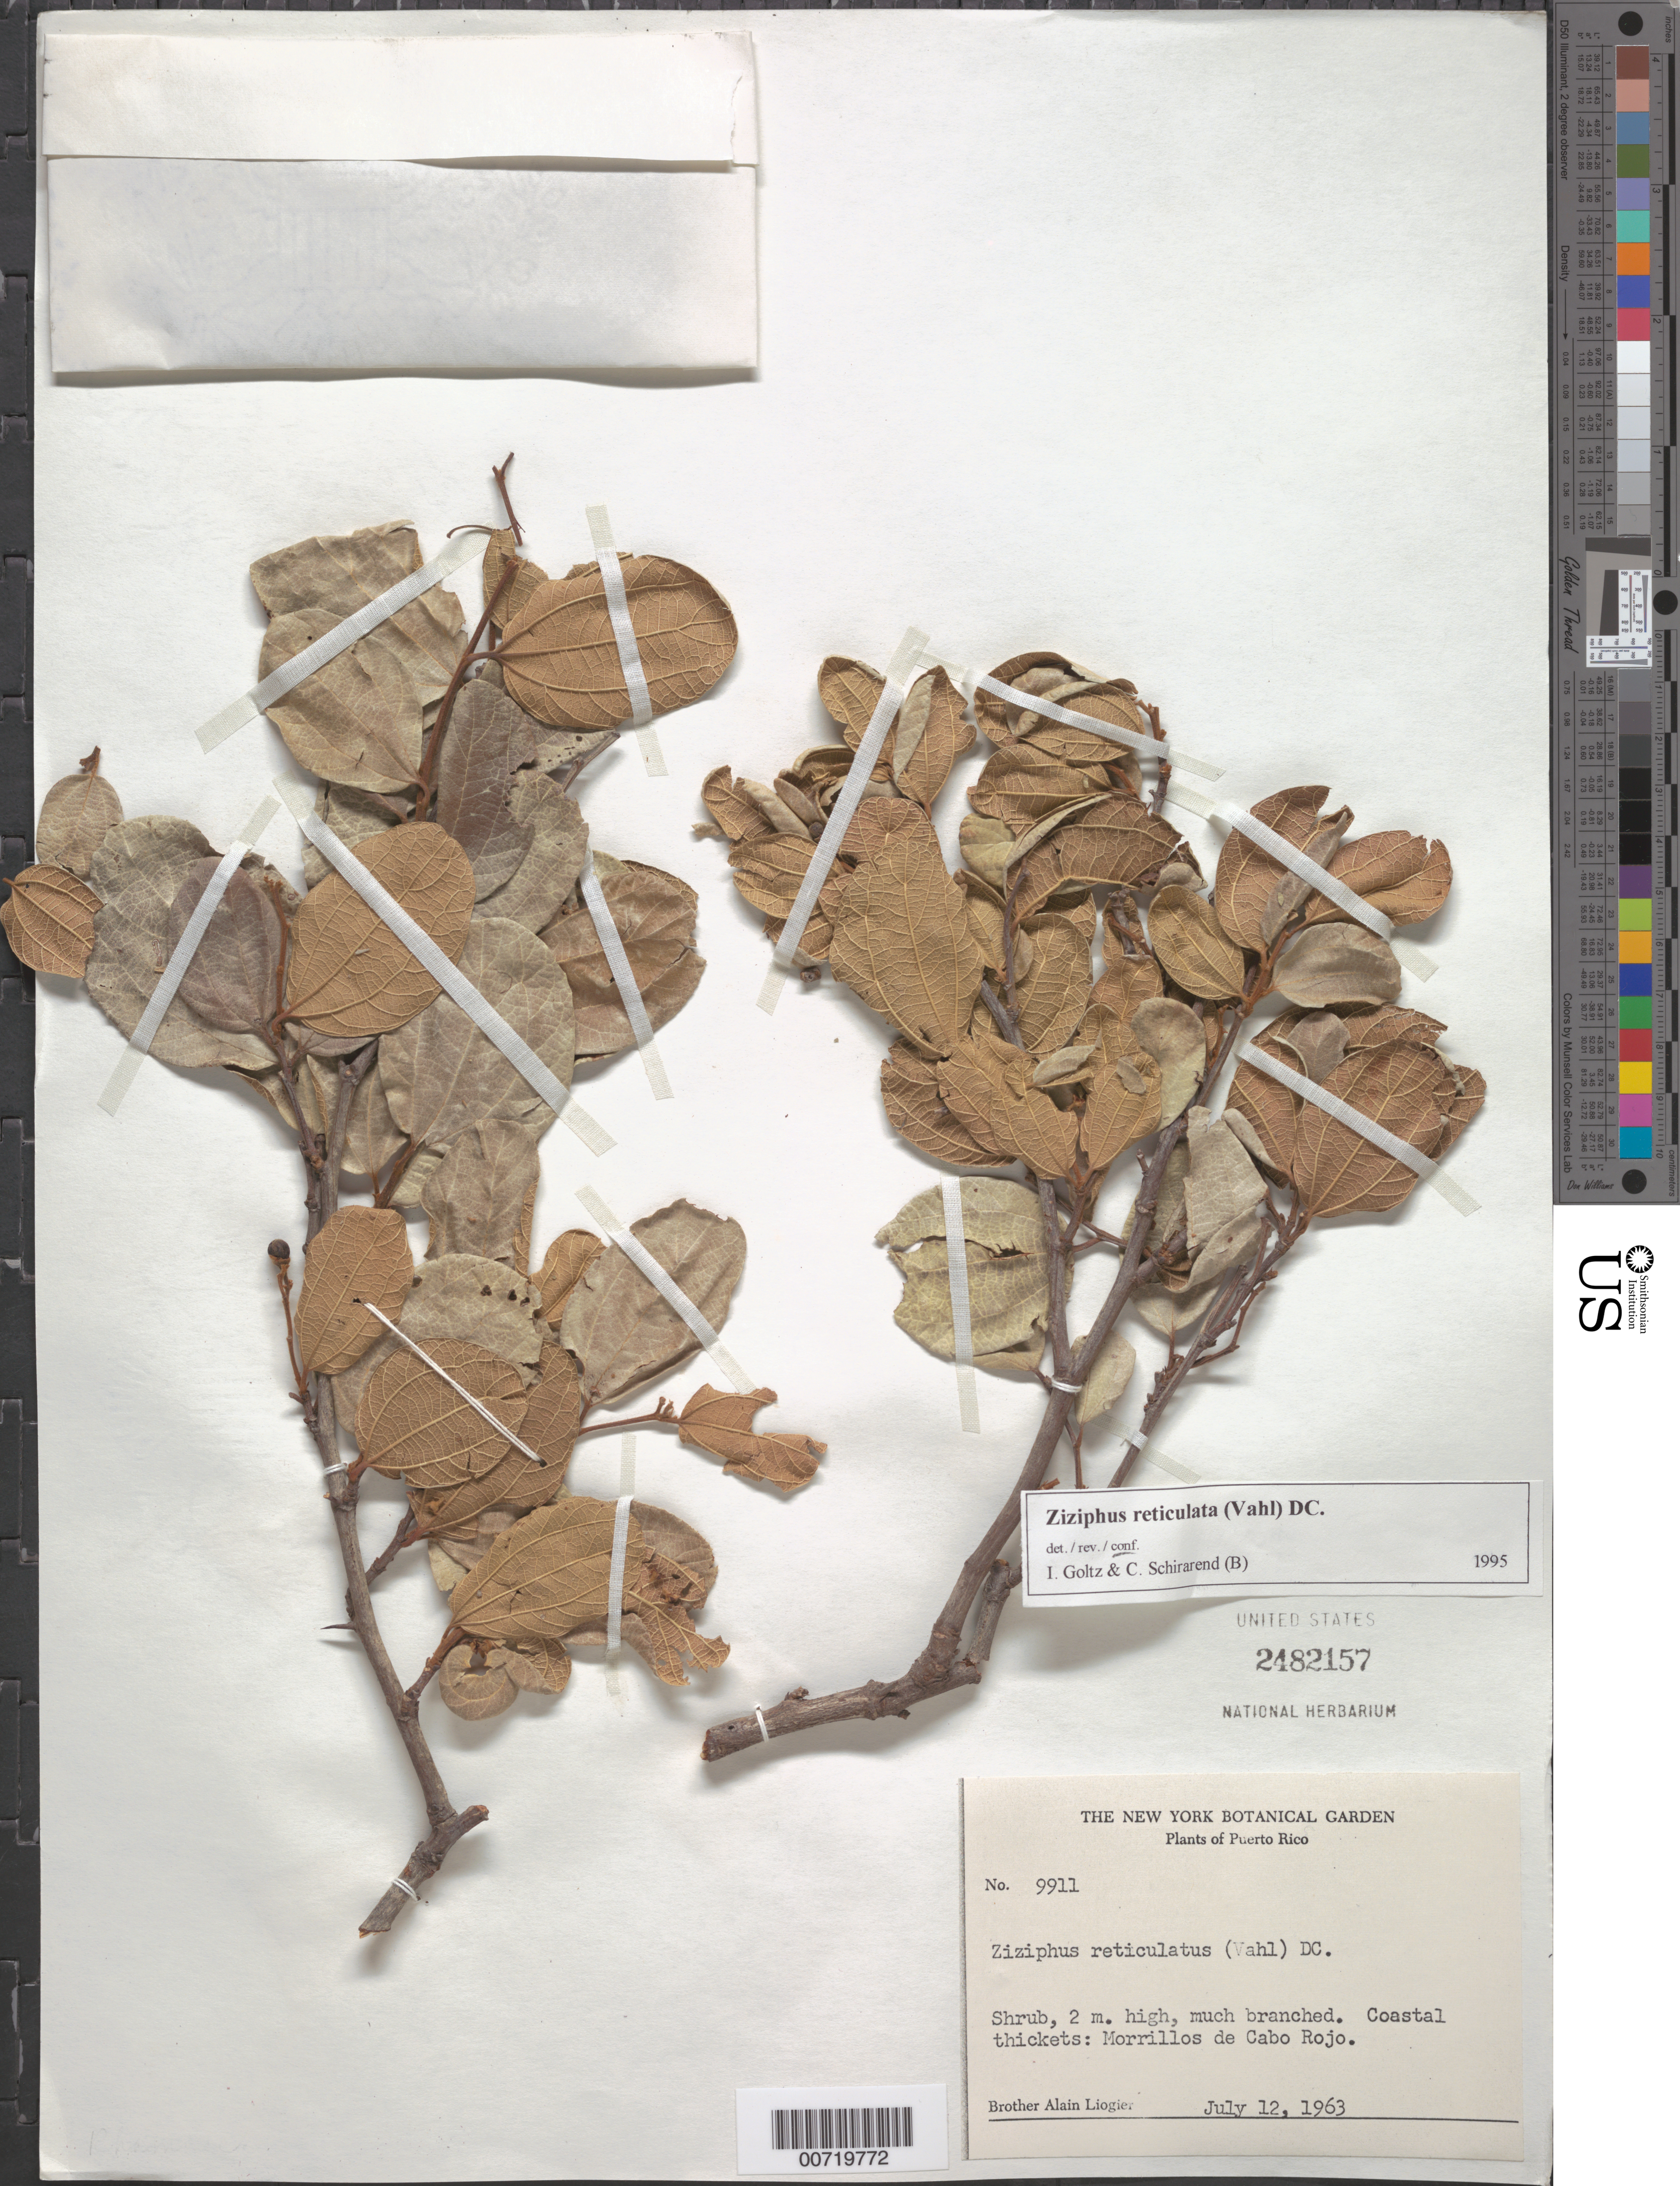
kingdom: Plantae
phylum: Tracheophyta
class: Magnoliopsida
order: Rosales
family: Rhamnaceae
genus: Sarcomphalus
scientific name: Sarcomphalus reticulatus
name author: (Vahl) Urb.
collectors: A. H. Liogier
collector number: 9911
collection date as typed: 12 Jul 1963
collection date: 1963-07-12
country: Puerto Rico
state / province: Cabo Rojo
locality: Morrillos de Cabo Rojo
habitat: Coastal thickets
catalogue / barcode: US 2482157